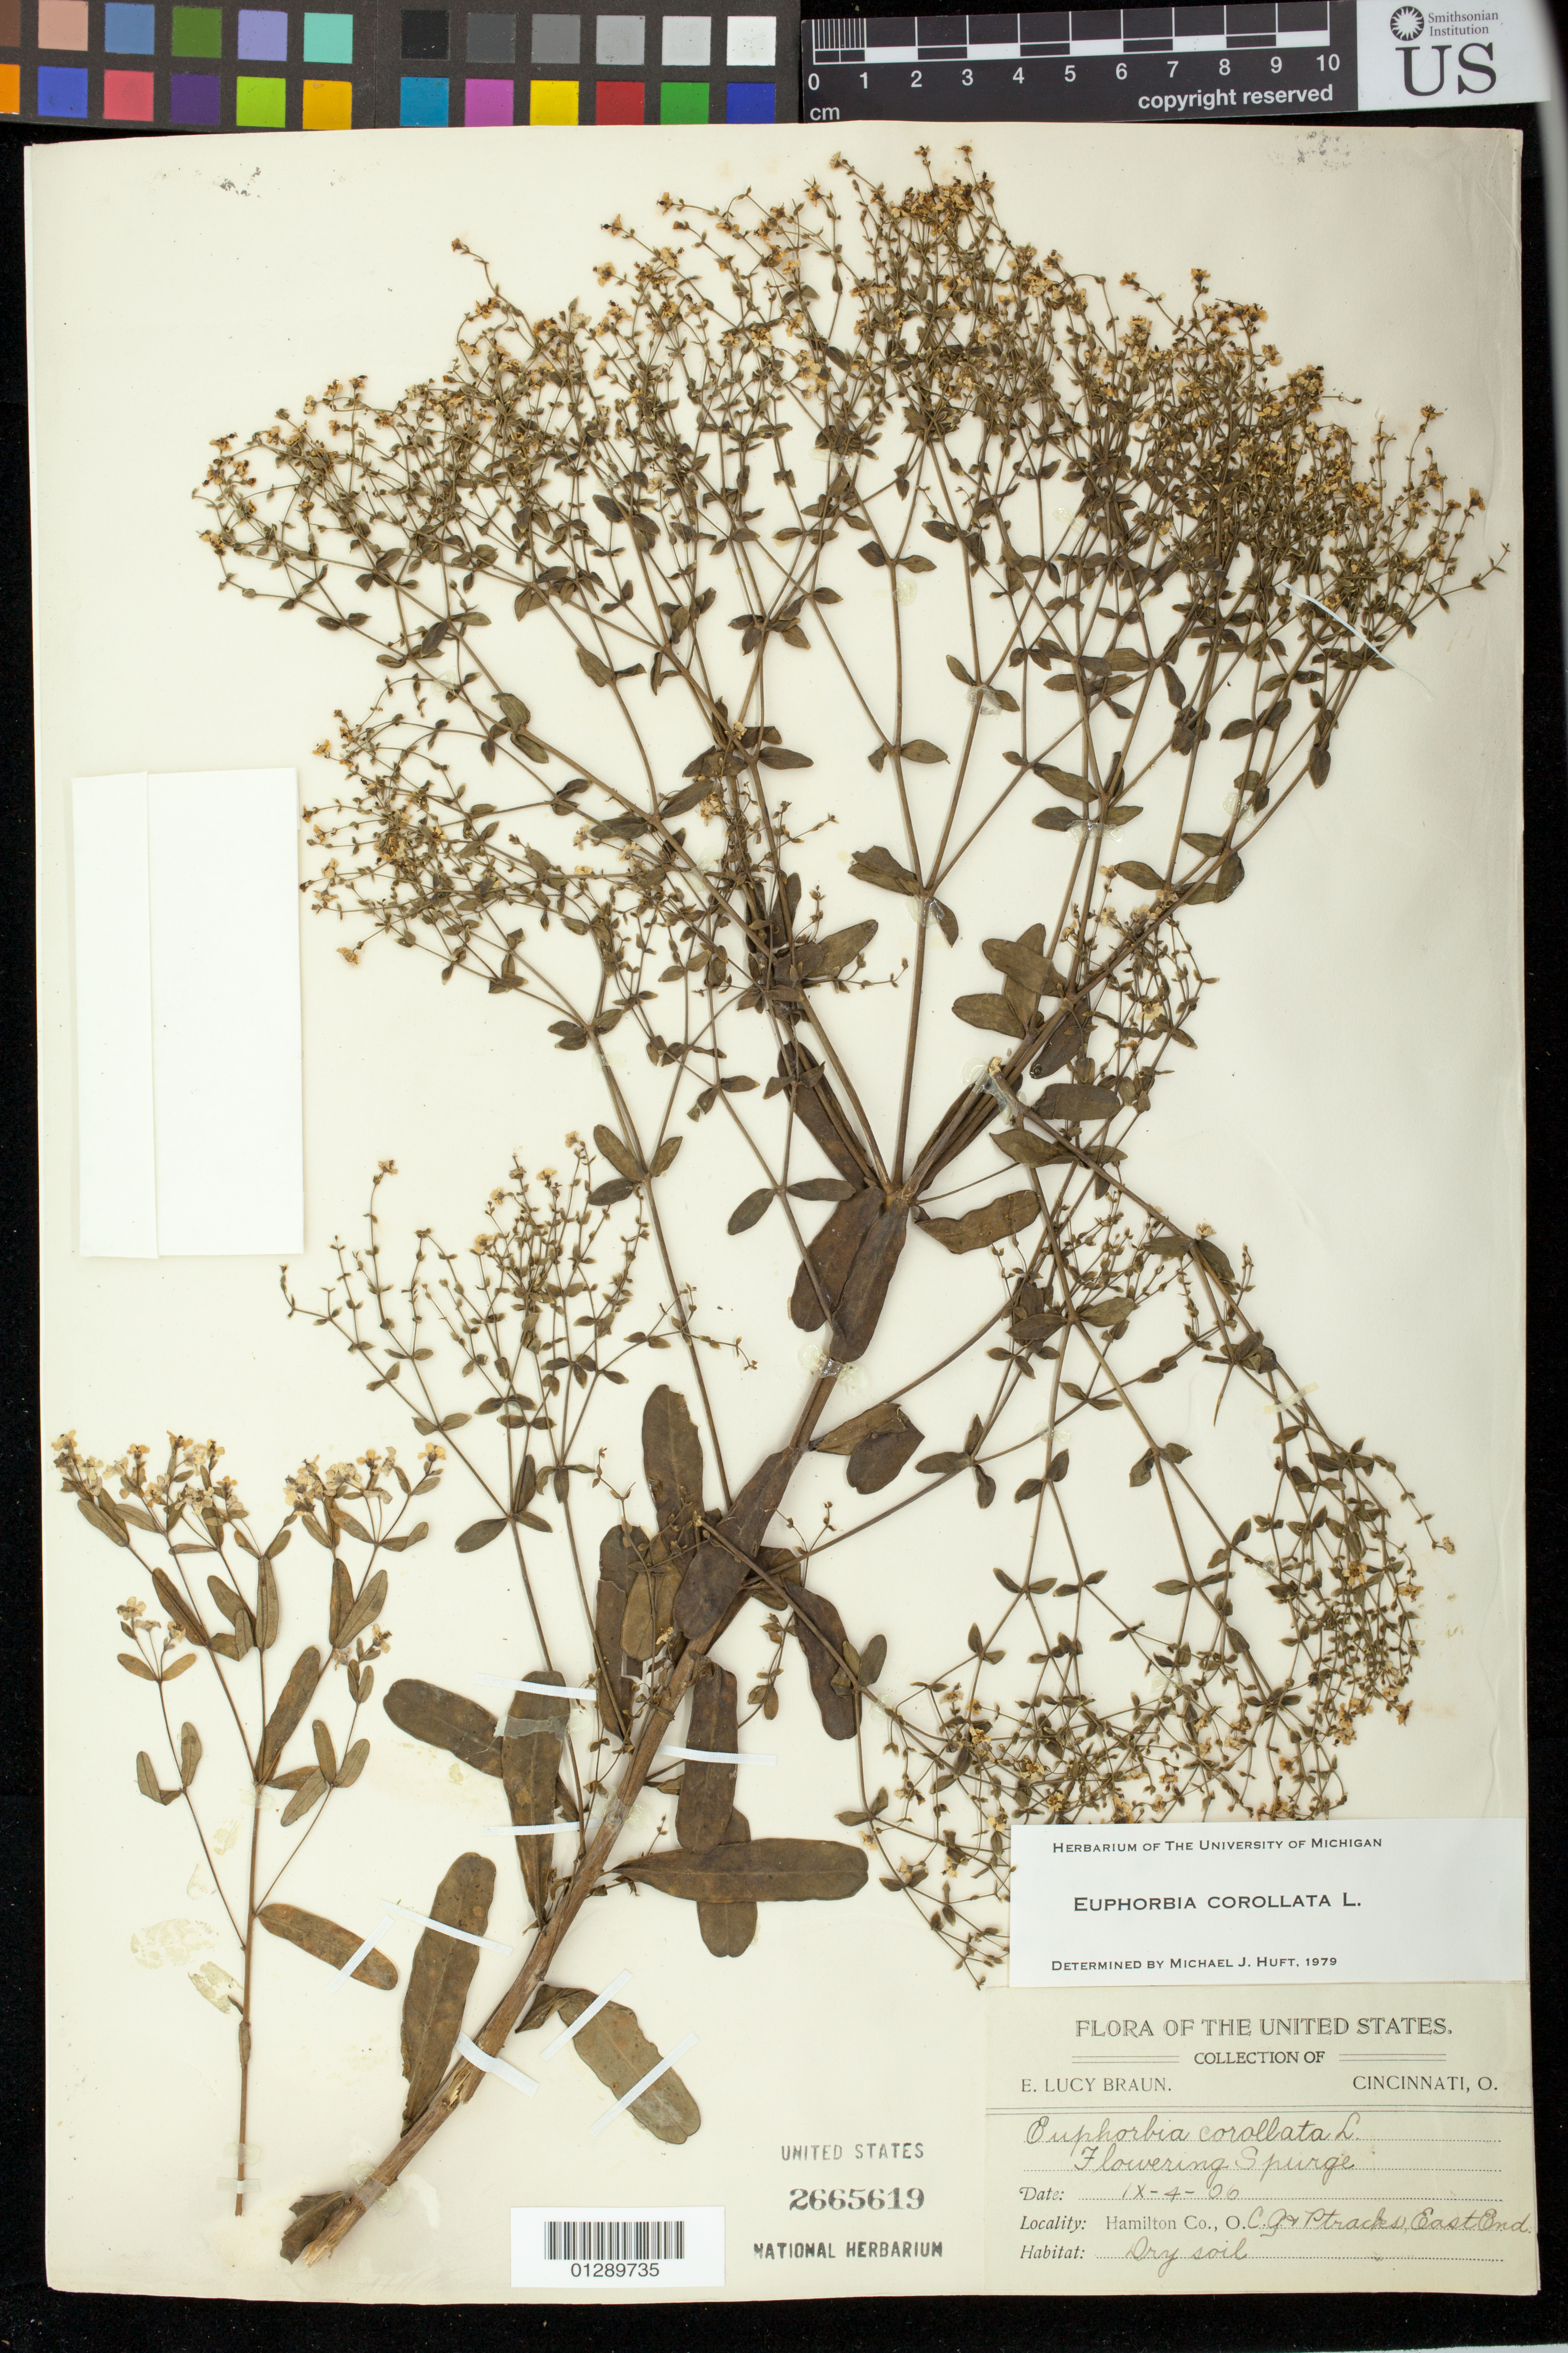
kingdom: Plantae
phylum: Tracheophyta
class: Magnoliopsida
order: Malpighiales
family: Euphorbiaceae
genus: Euphorbia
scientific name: Euphorbia corollata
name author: L.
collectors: E. L. Braun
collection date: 1906-09-04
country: United States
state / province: Ohio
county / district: Hamilton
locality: C.G & Ptracks, East End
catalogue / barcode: US 2665619